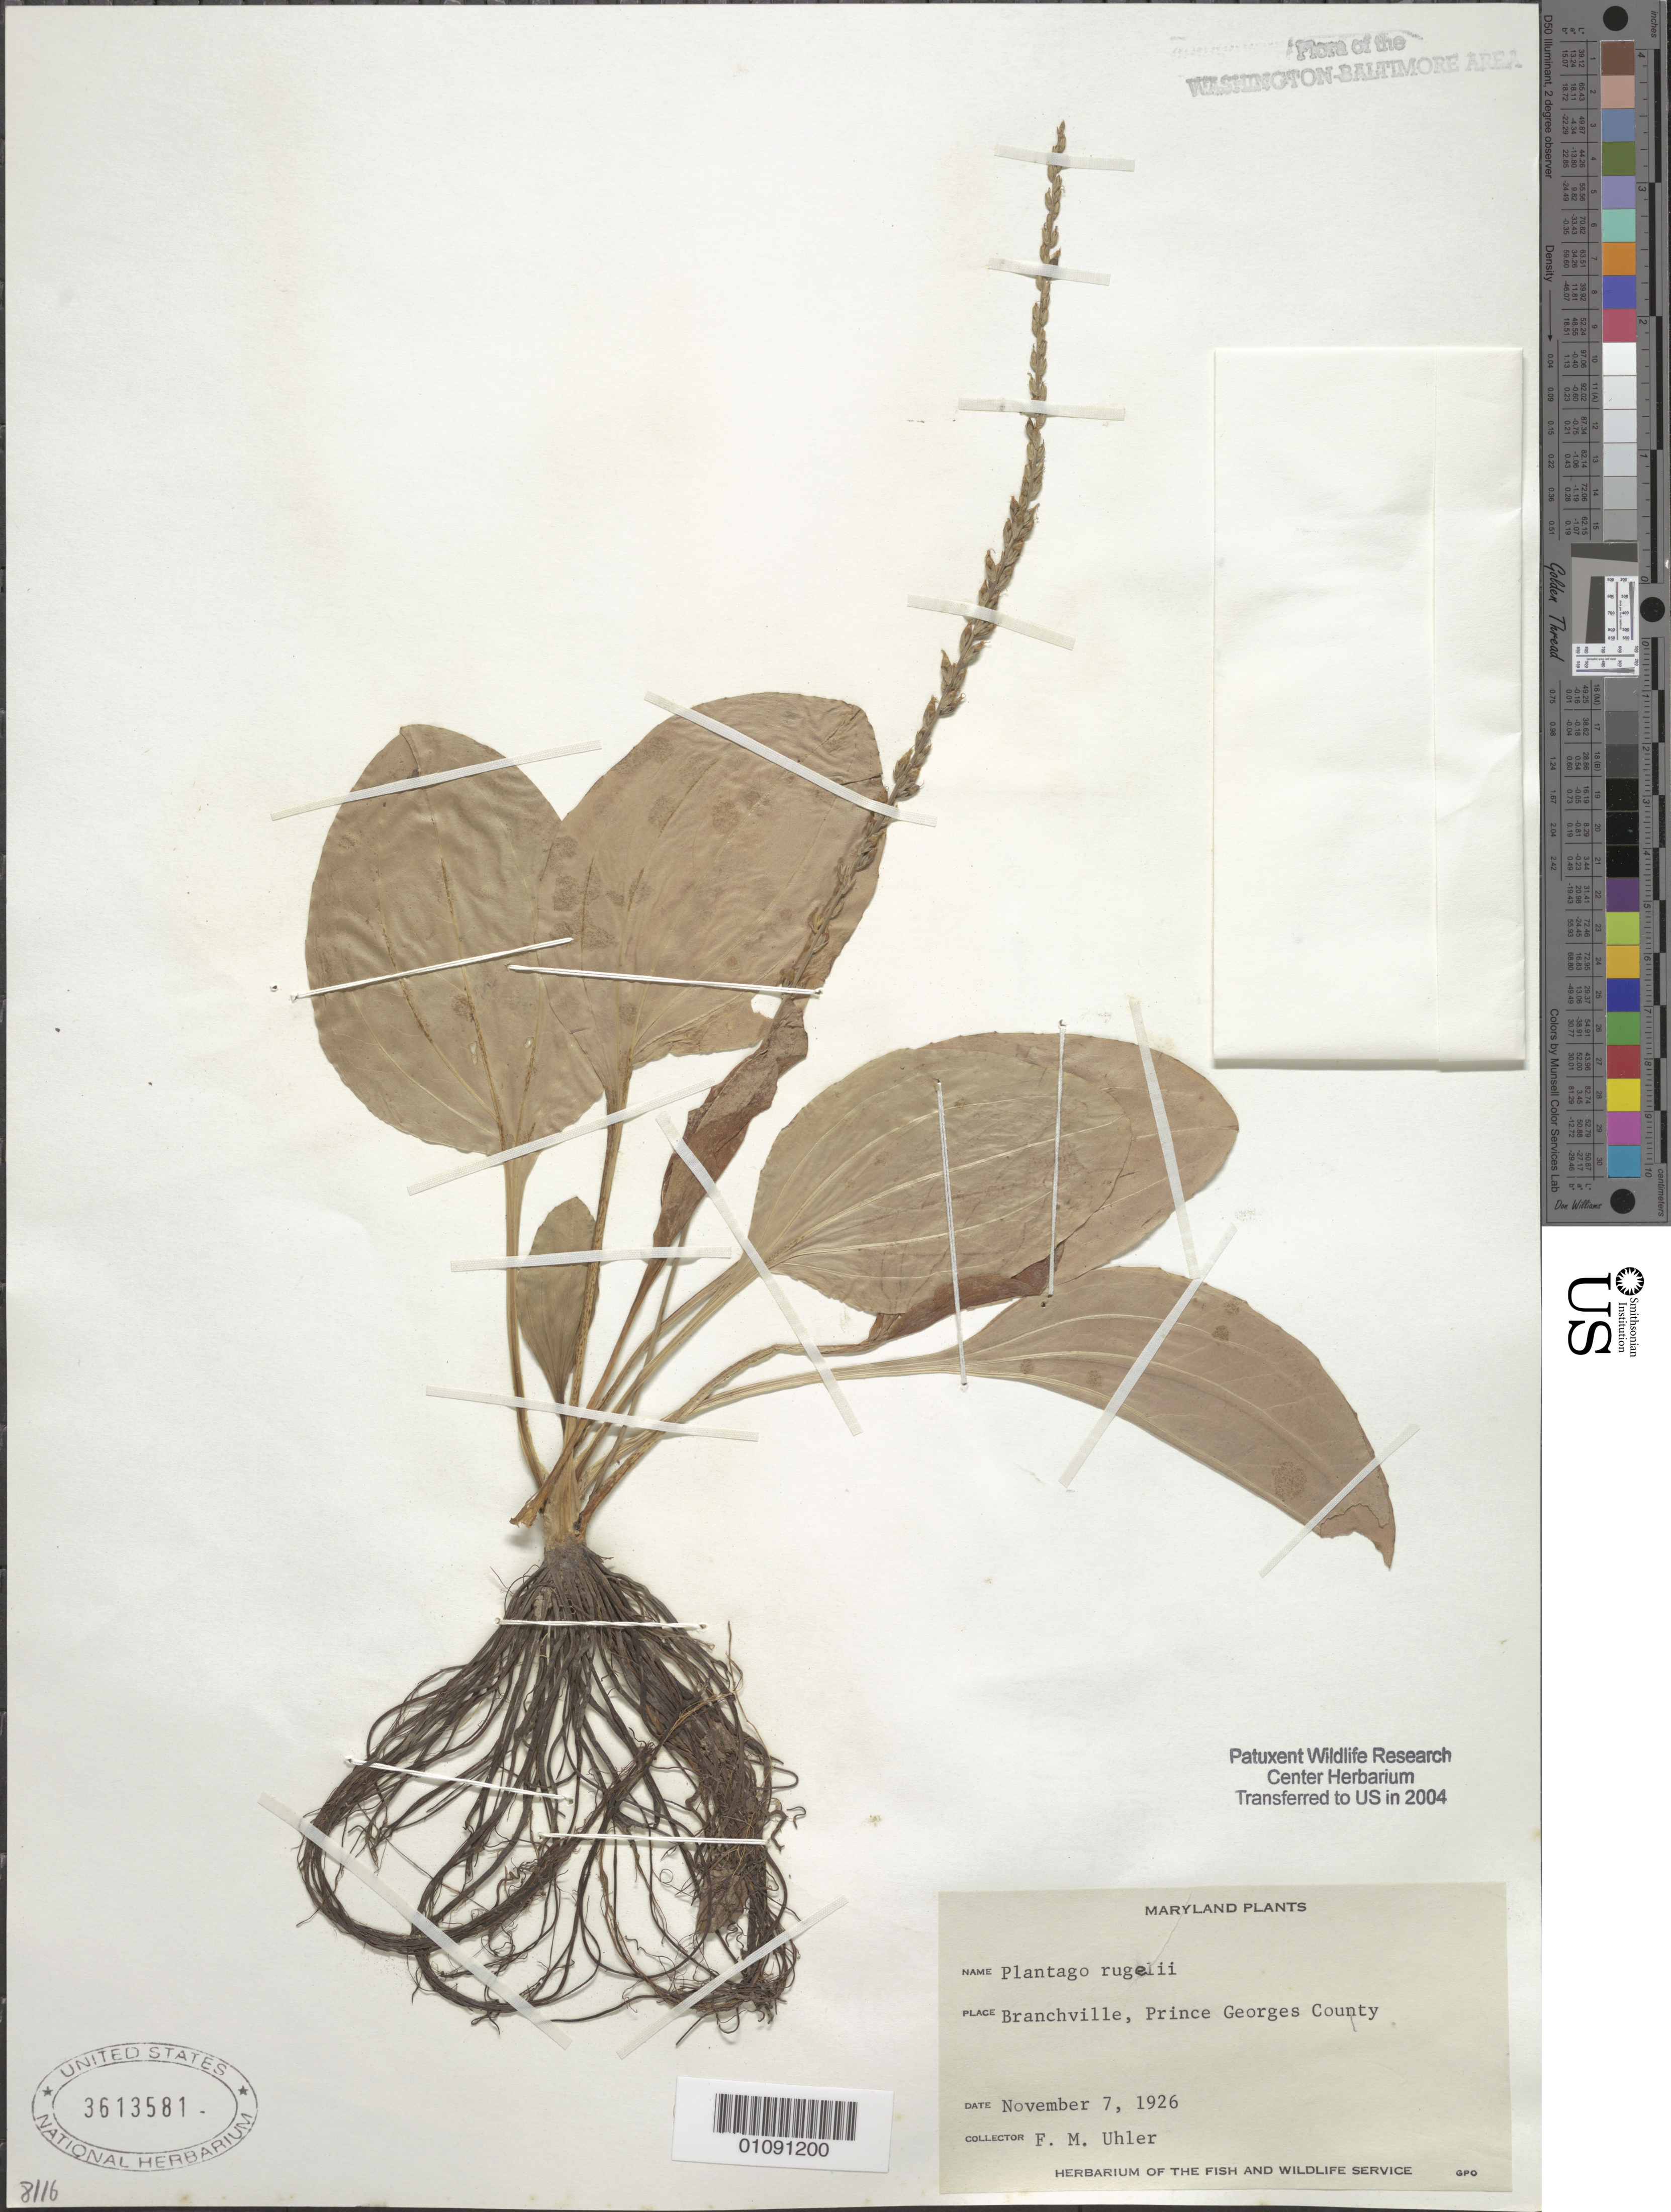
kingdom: Plantae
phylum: Tracheophyta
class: Magnoliopsida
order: Lamiales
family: Plantaginaceae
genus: Plantago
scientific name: Plantago rugelii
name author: Decne.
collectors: F. M. Uhler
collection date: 1926-11-07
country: United States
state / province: Maryland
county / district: Prince George's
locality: Branchville.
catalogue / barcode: US 3613581